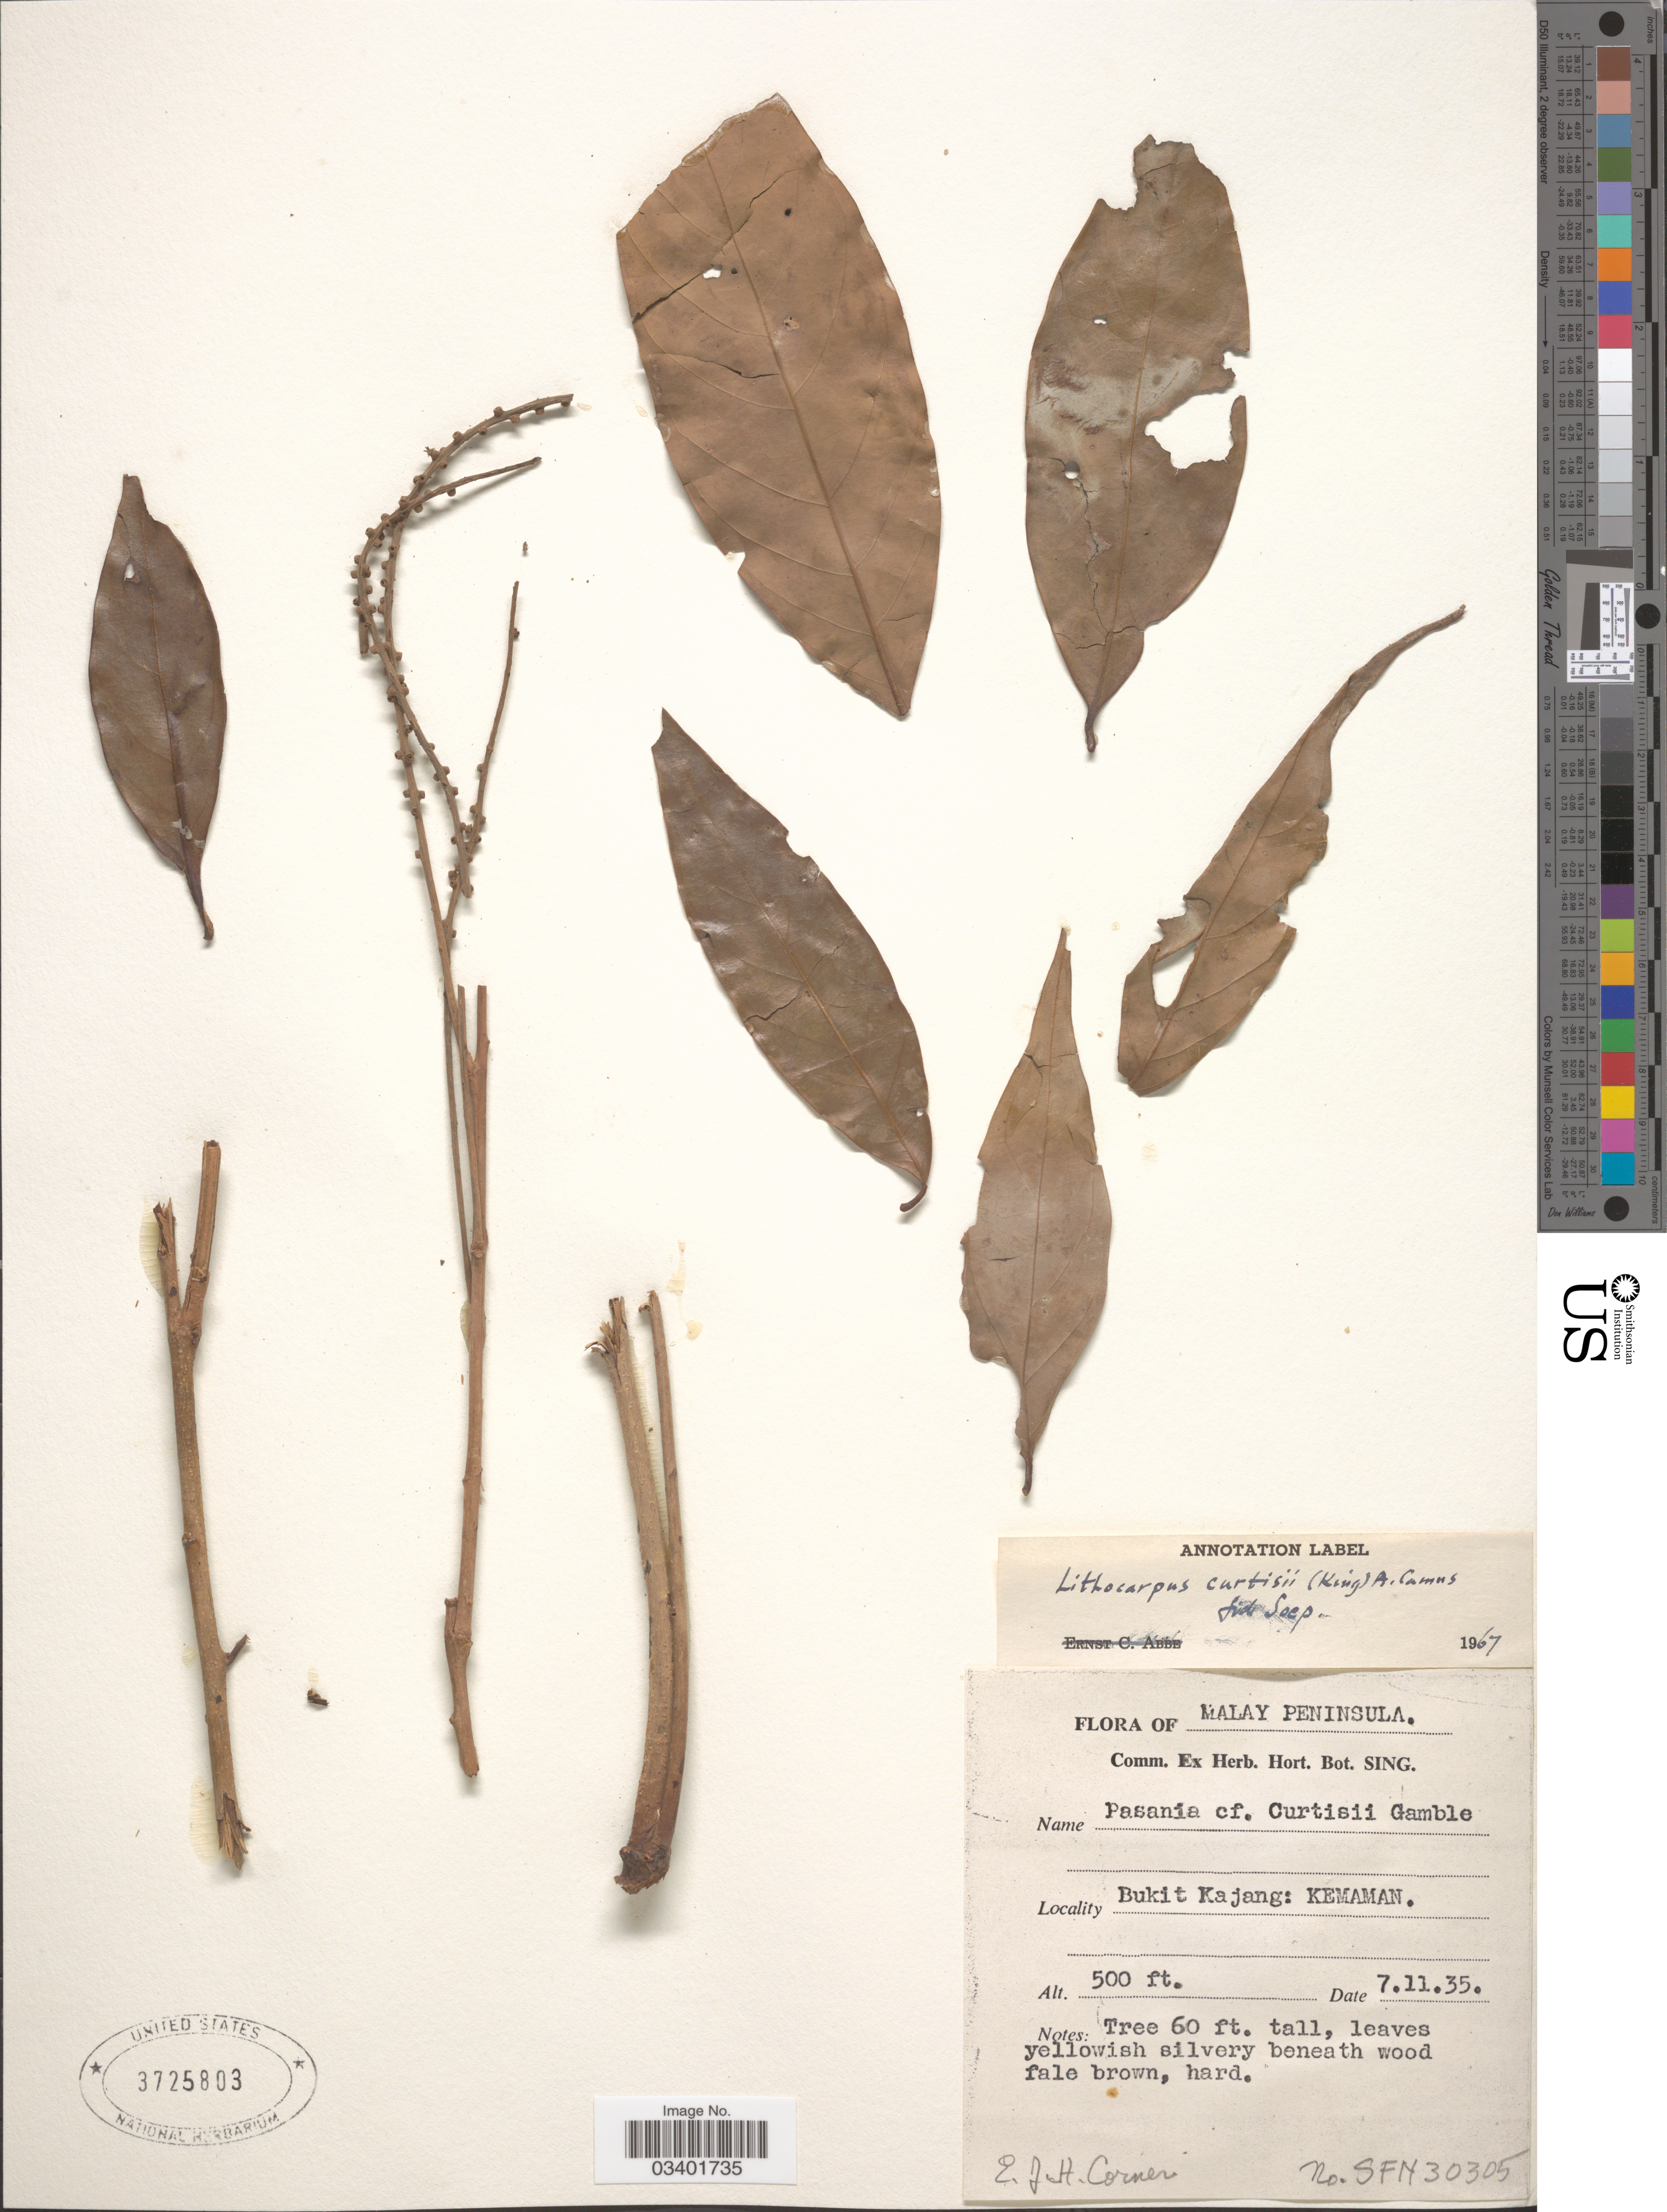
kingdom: Plantae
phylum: Tracheophyta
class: Magnoliopsida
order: Fagales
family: Fagaceae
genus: Lithocarpus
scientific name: Lithocarpus curtisii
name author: (R.M. King ex Hook. f.) A. Camus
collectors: E. Corner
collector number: SFN30305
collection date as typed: Transcribed d/m/y: 7/11/35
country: Malaysia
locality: Malay Peninsula. Bukit Kajang: Kemaman.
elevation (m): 152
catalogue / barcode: US 3725803